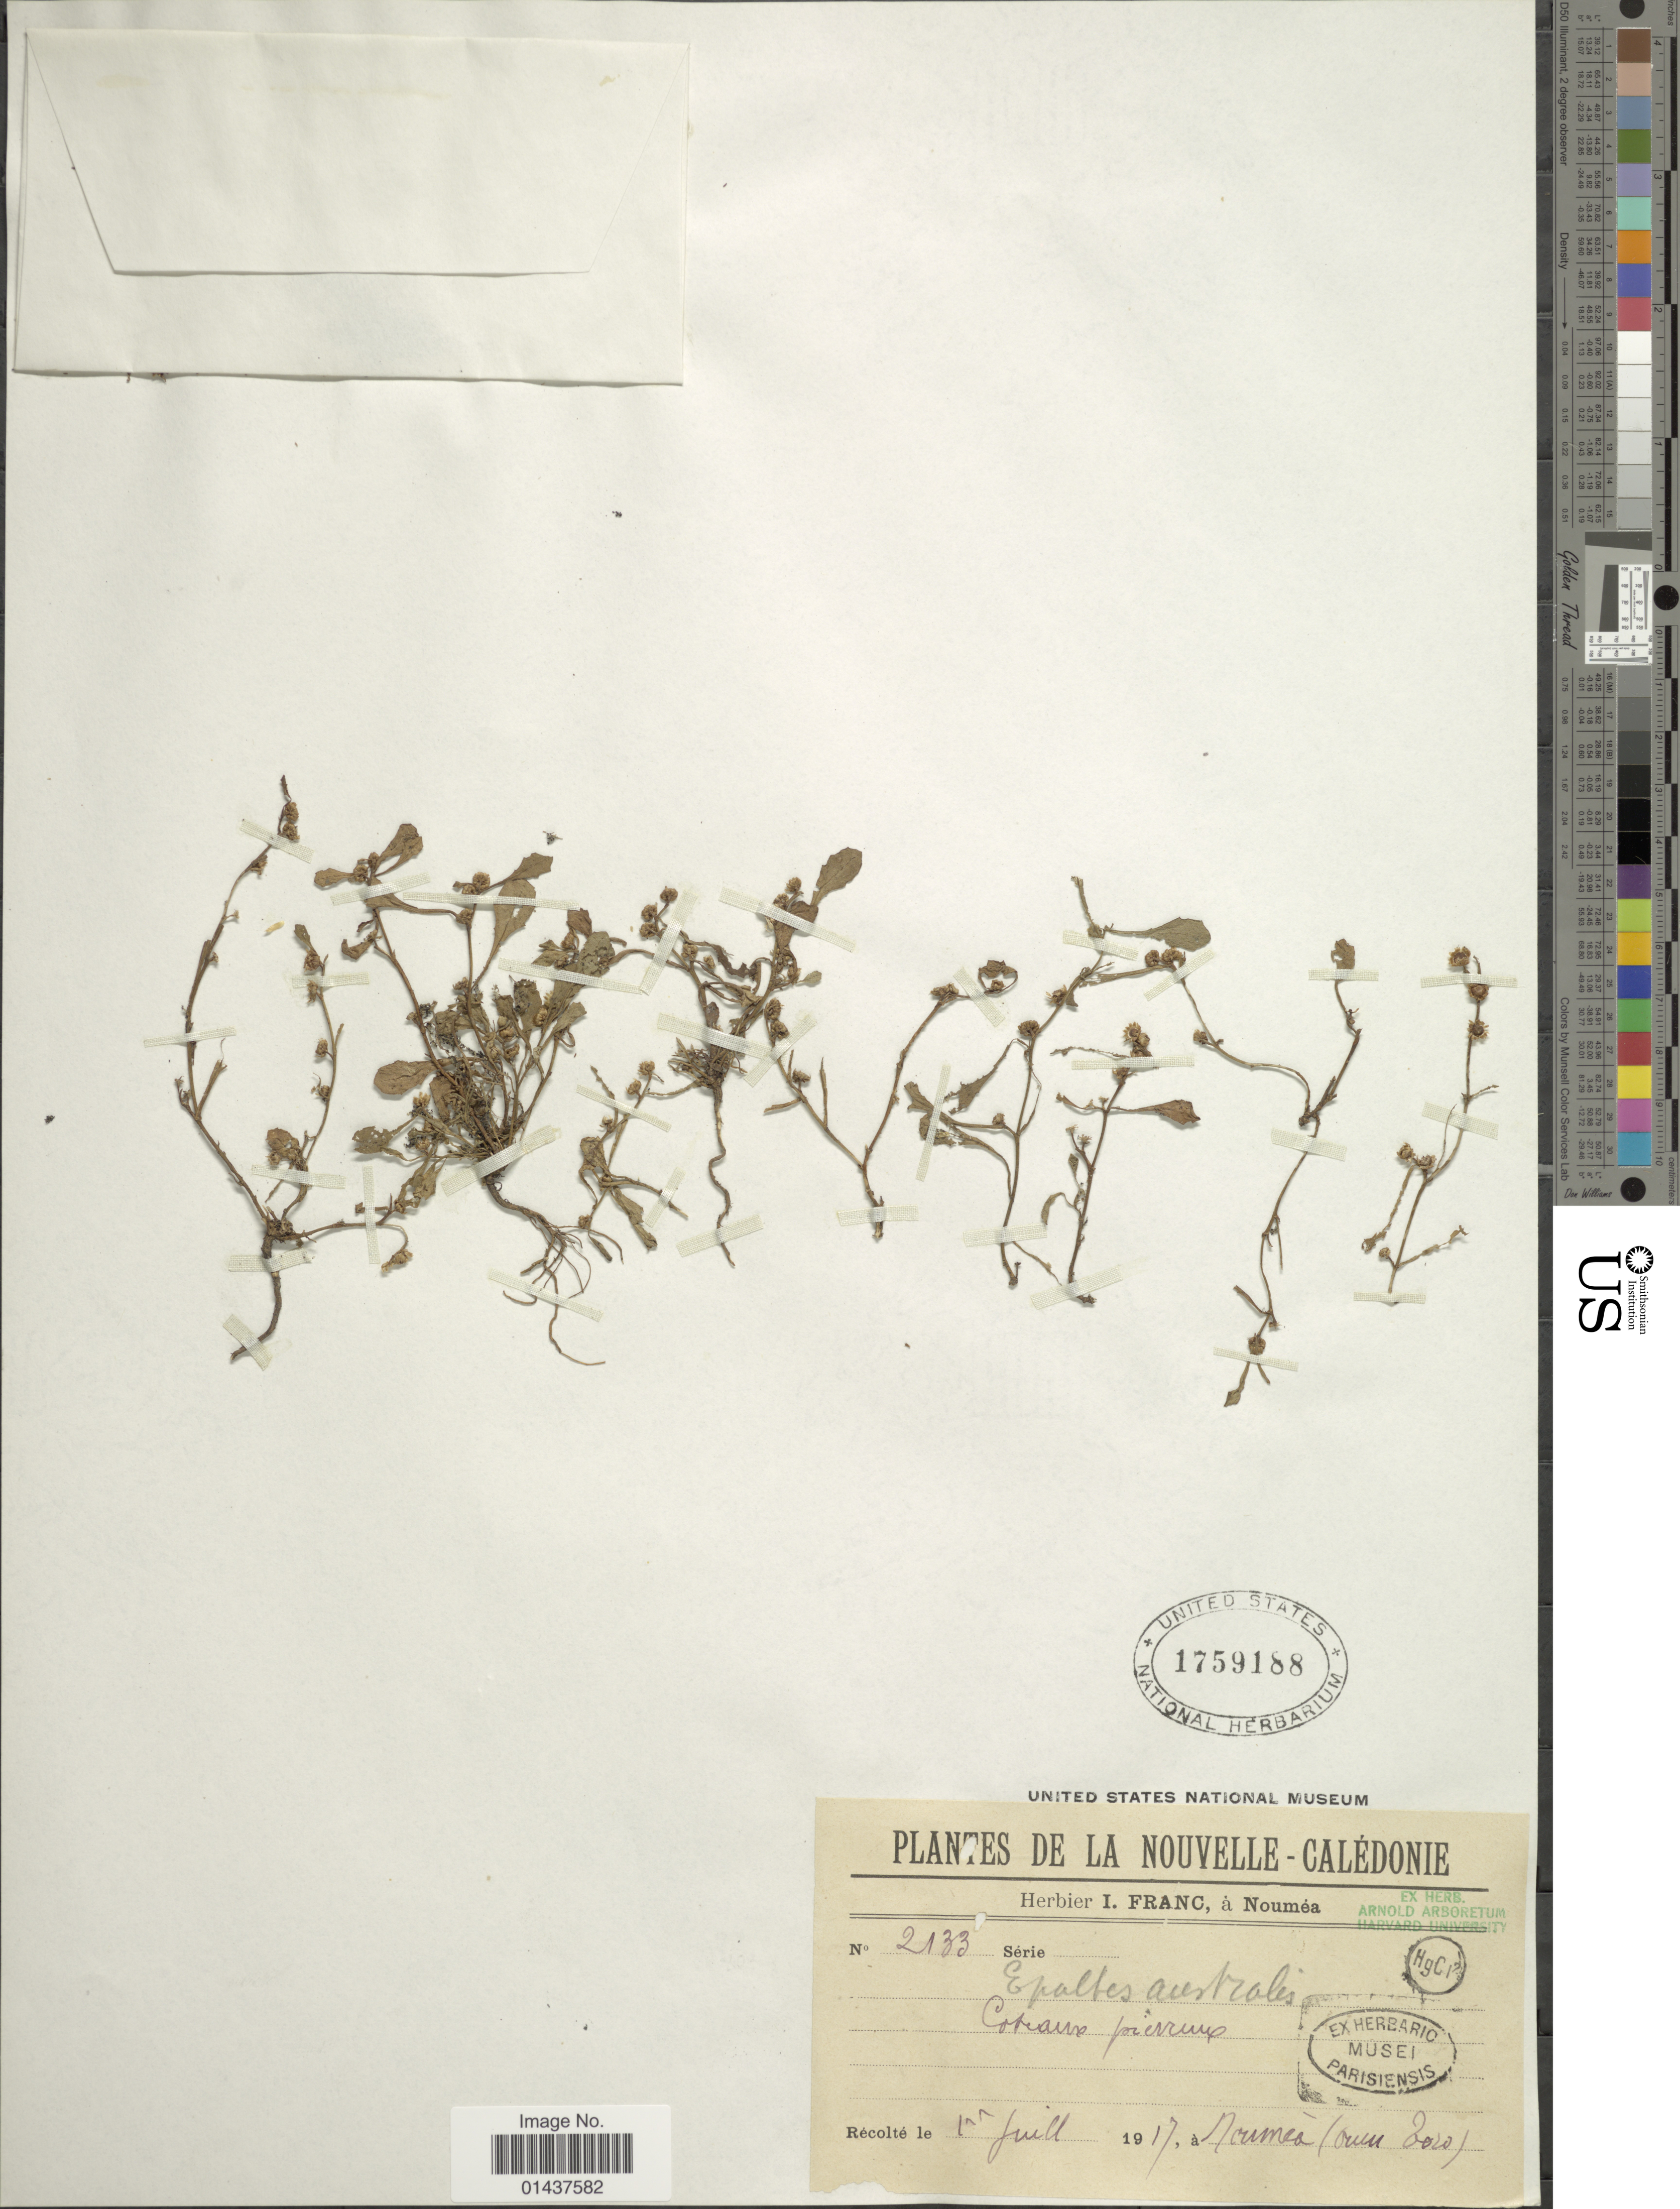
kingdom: Plantae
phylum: Tracheophyta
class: Magnoliopsida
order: Asterales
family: Asteraceae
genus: Epaltes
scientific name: Epaltes australis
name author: Less.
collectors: ex herb. I. Franc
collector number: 2133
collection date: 1917-07-15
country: New Caledonia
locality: Coteaux pierrux, à Noumeà ( [illegible text] boro)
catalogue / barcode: US 1759188